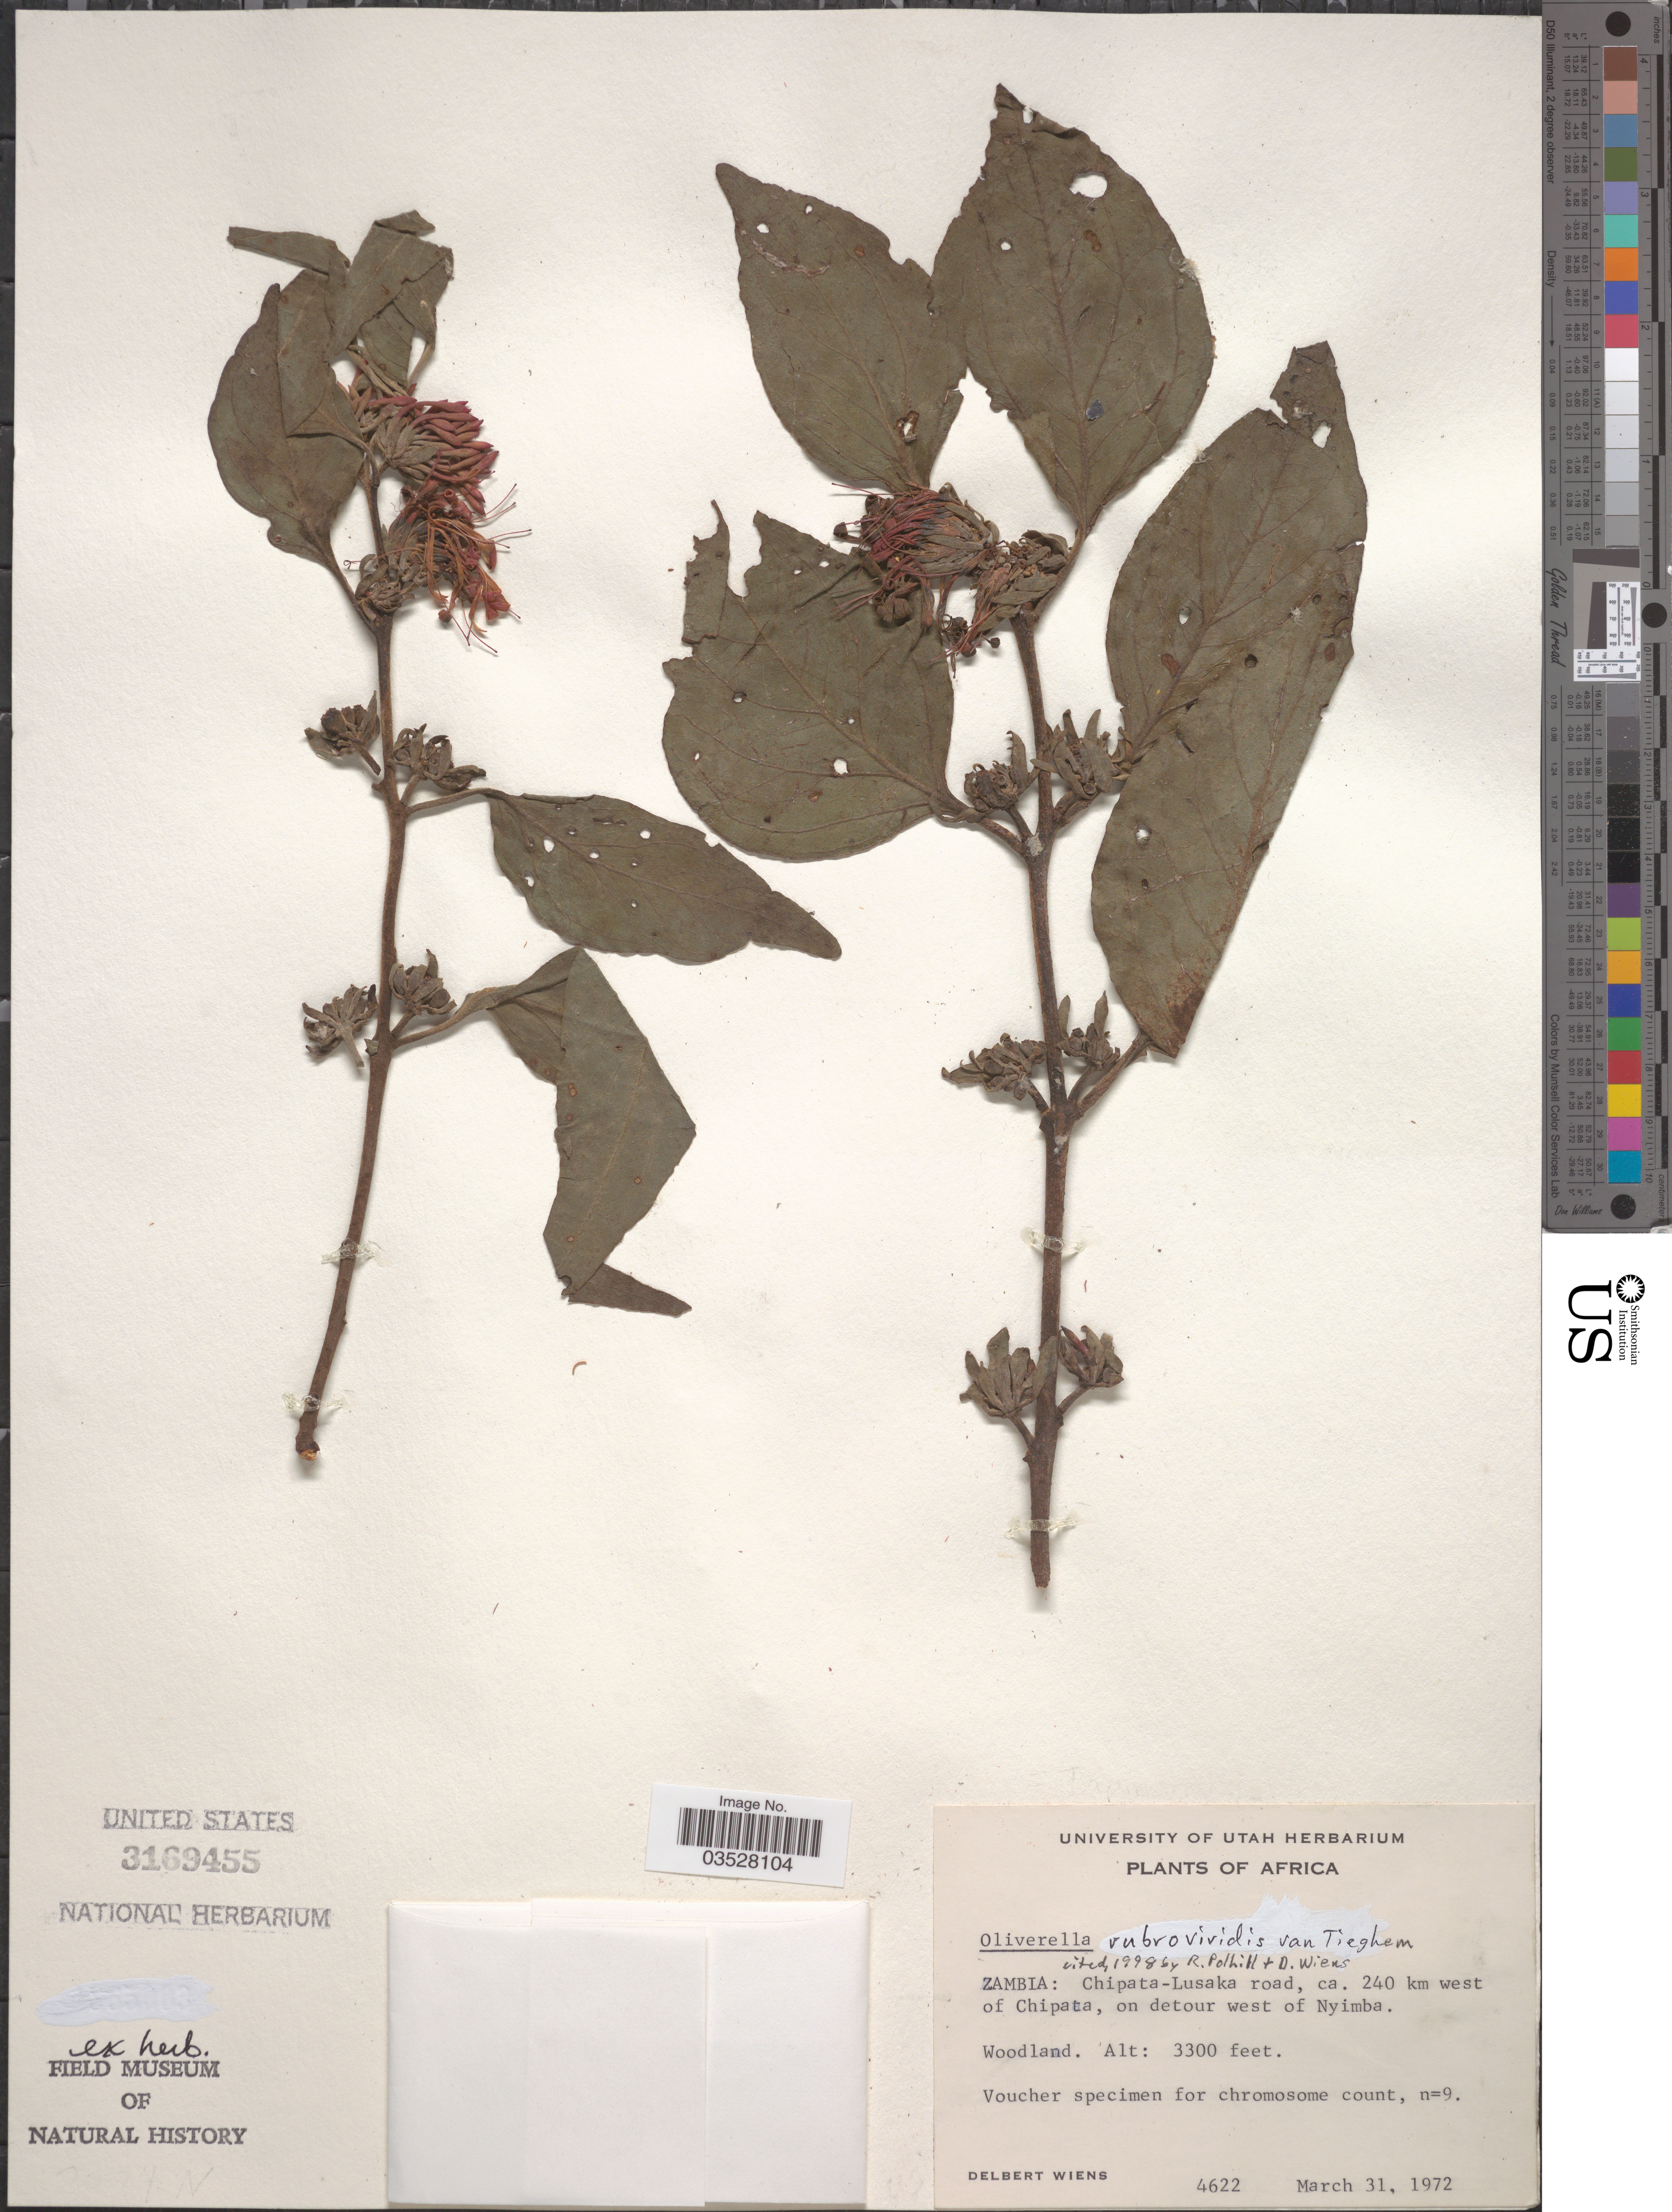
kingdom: Plantae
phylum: Tracheophyta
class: Magnoliopsida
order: Santalales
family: Loranthaceae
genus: Oliverella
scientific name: Oliverella rubroviridis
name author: Tiegh.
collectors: D. Wiens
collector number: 4622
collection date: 1972-03-31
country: Zambia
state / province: Lusaka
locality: Chipata-Lusaka road, ca. 240 km west of Chipata, on detour west of Nyimba.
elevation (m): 1006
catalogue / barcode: US 3169455